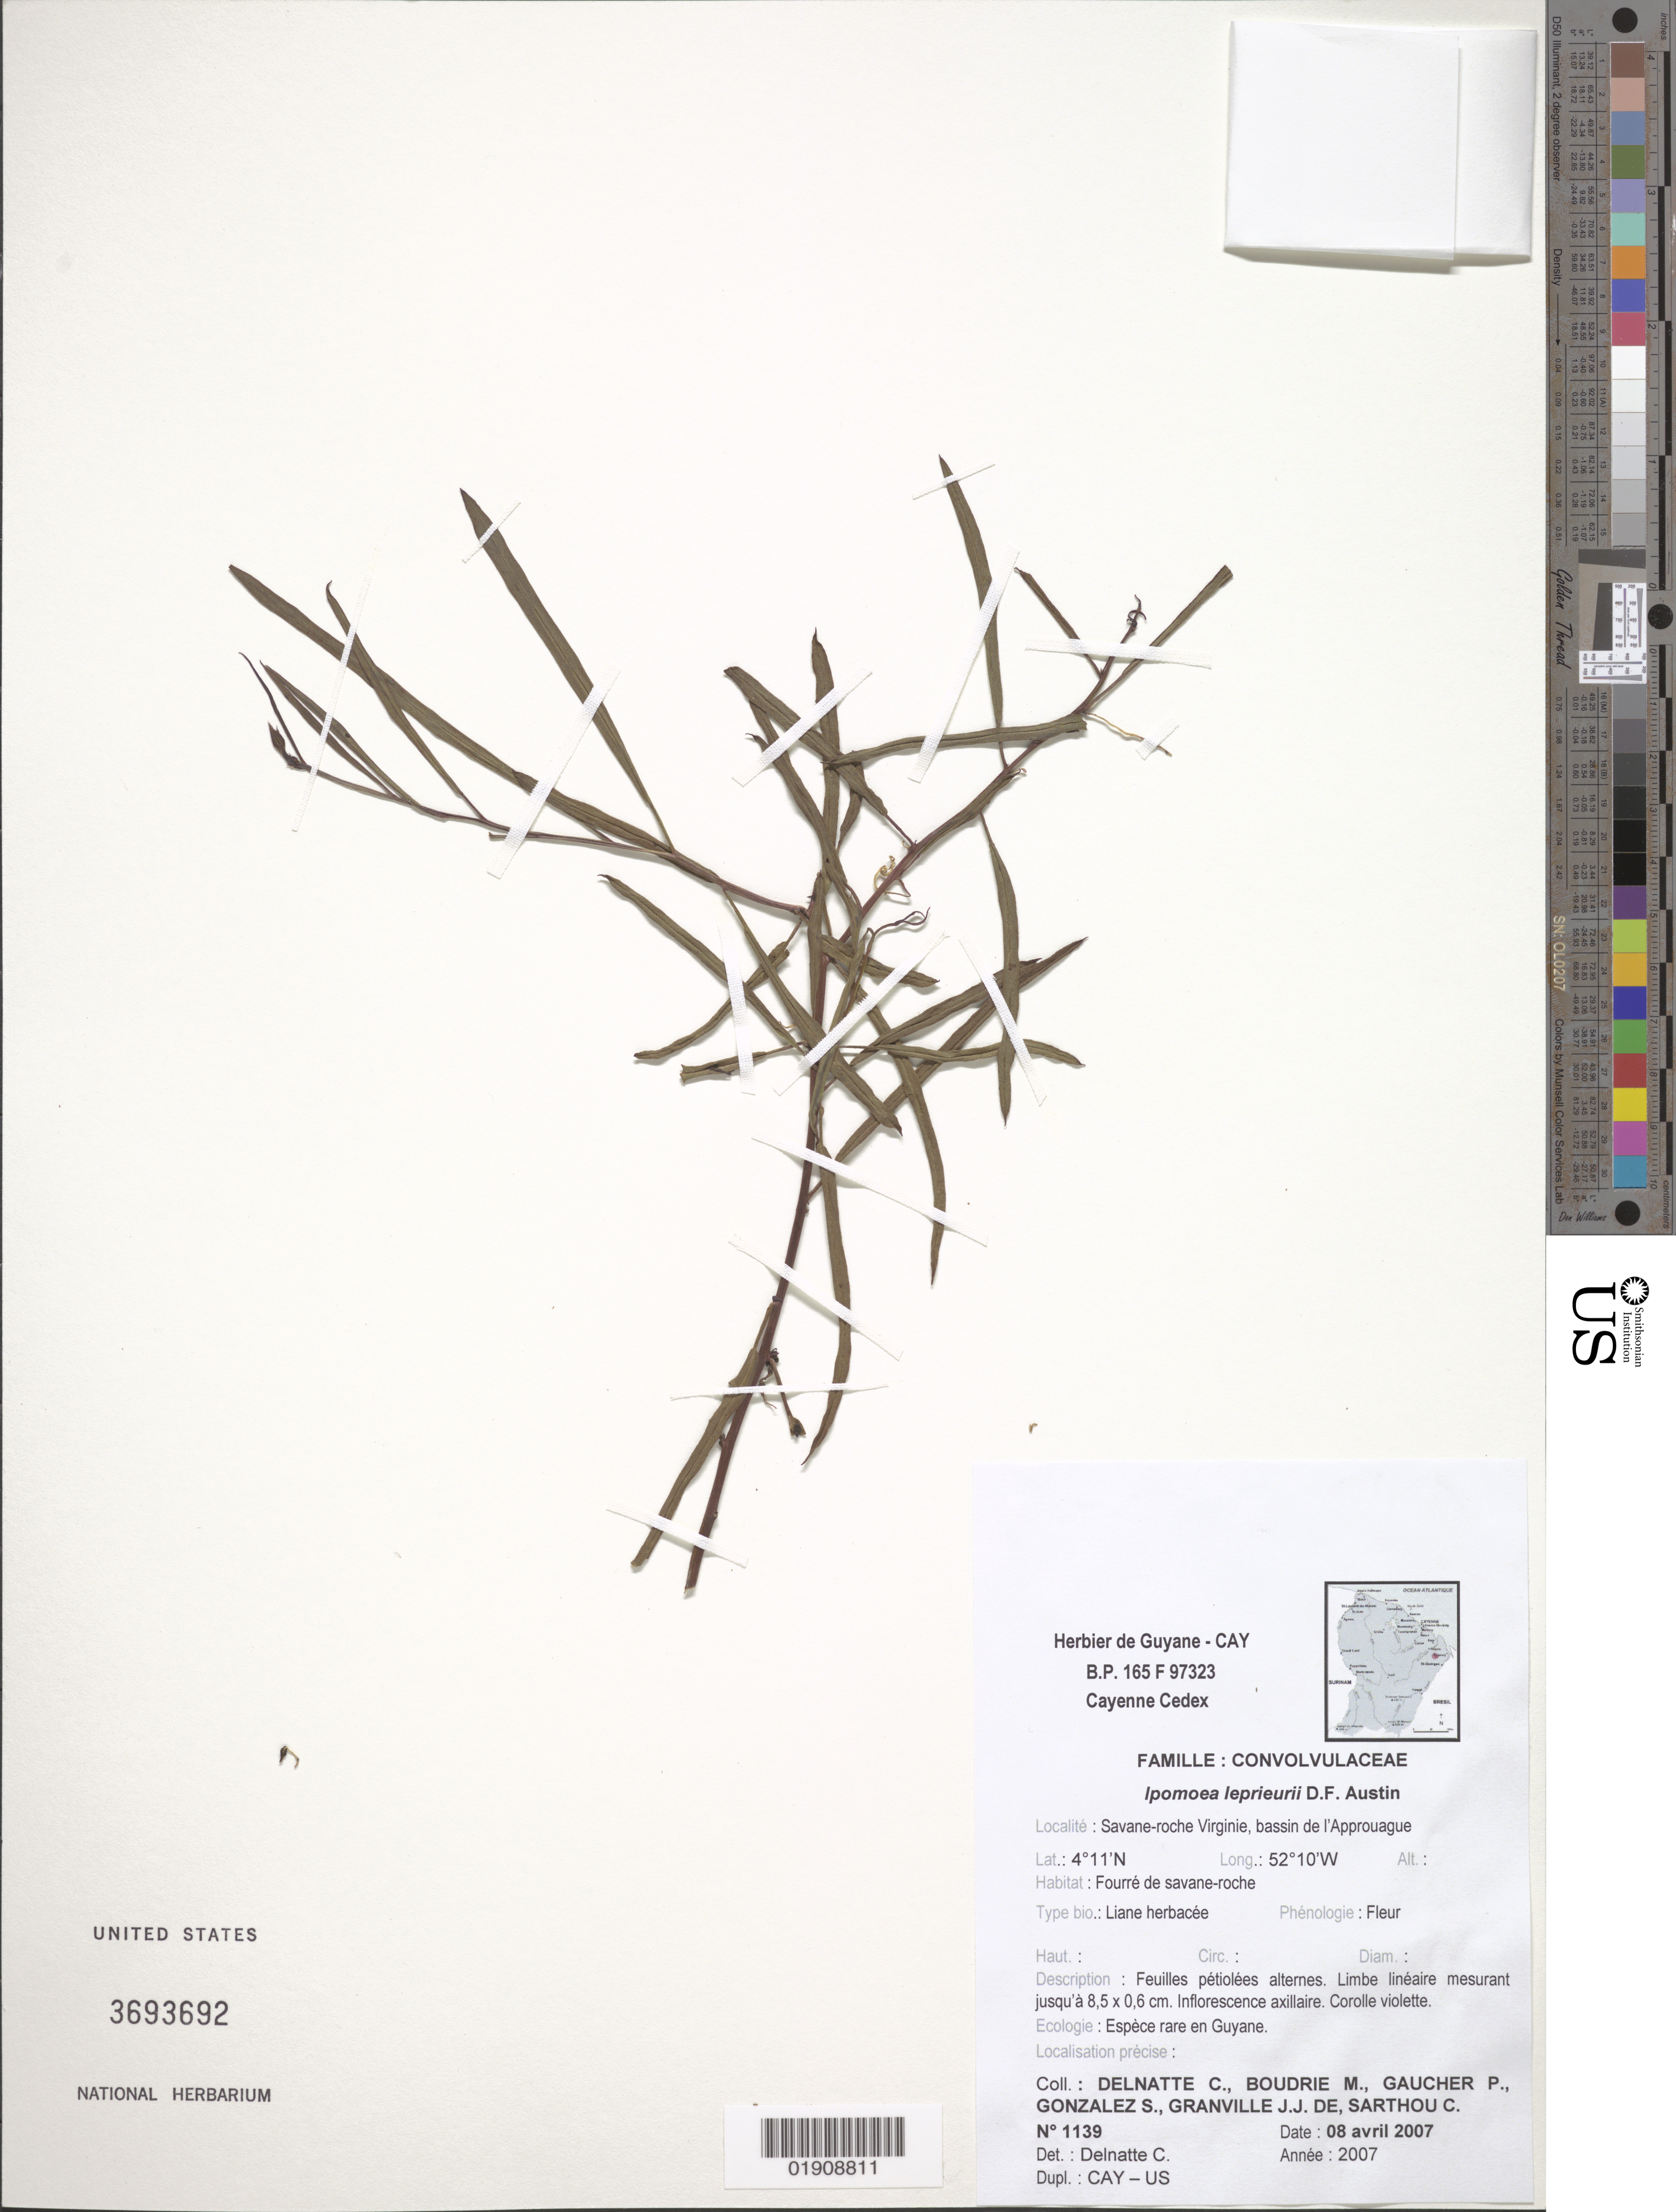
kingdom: Plantae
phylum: Tracheophyta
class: Magnoliopsida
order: Solanales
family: Convolvulaceae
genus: Ipomoea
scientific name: Ipomoea leprieurii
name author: D.F. Austin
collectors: C. Delnatte, M. Boudrie, P. Gaucher, S. Gonzáles, J.-J. de Granville & C. Sarthou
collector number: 1139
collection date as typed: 8 April 2007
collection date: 2007-04-08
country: French Guiana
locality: savane-roche Virginie, bassin de l'Approuague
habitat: Espece rare en Guyane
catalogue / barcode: US 3693692